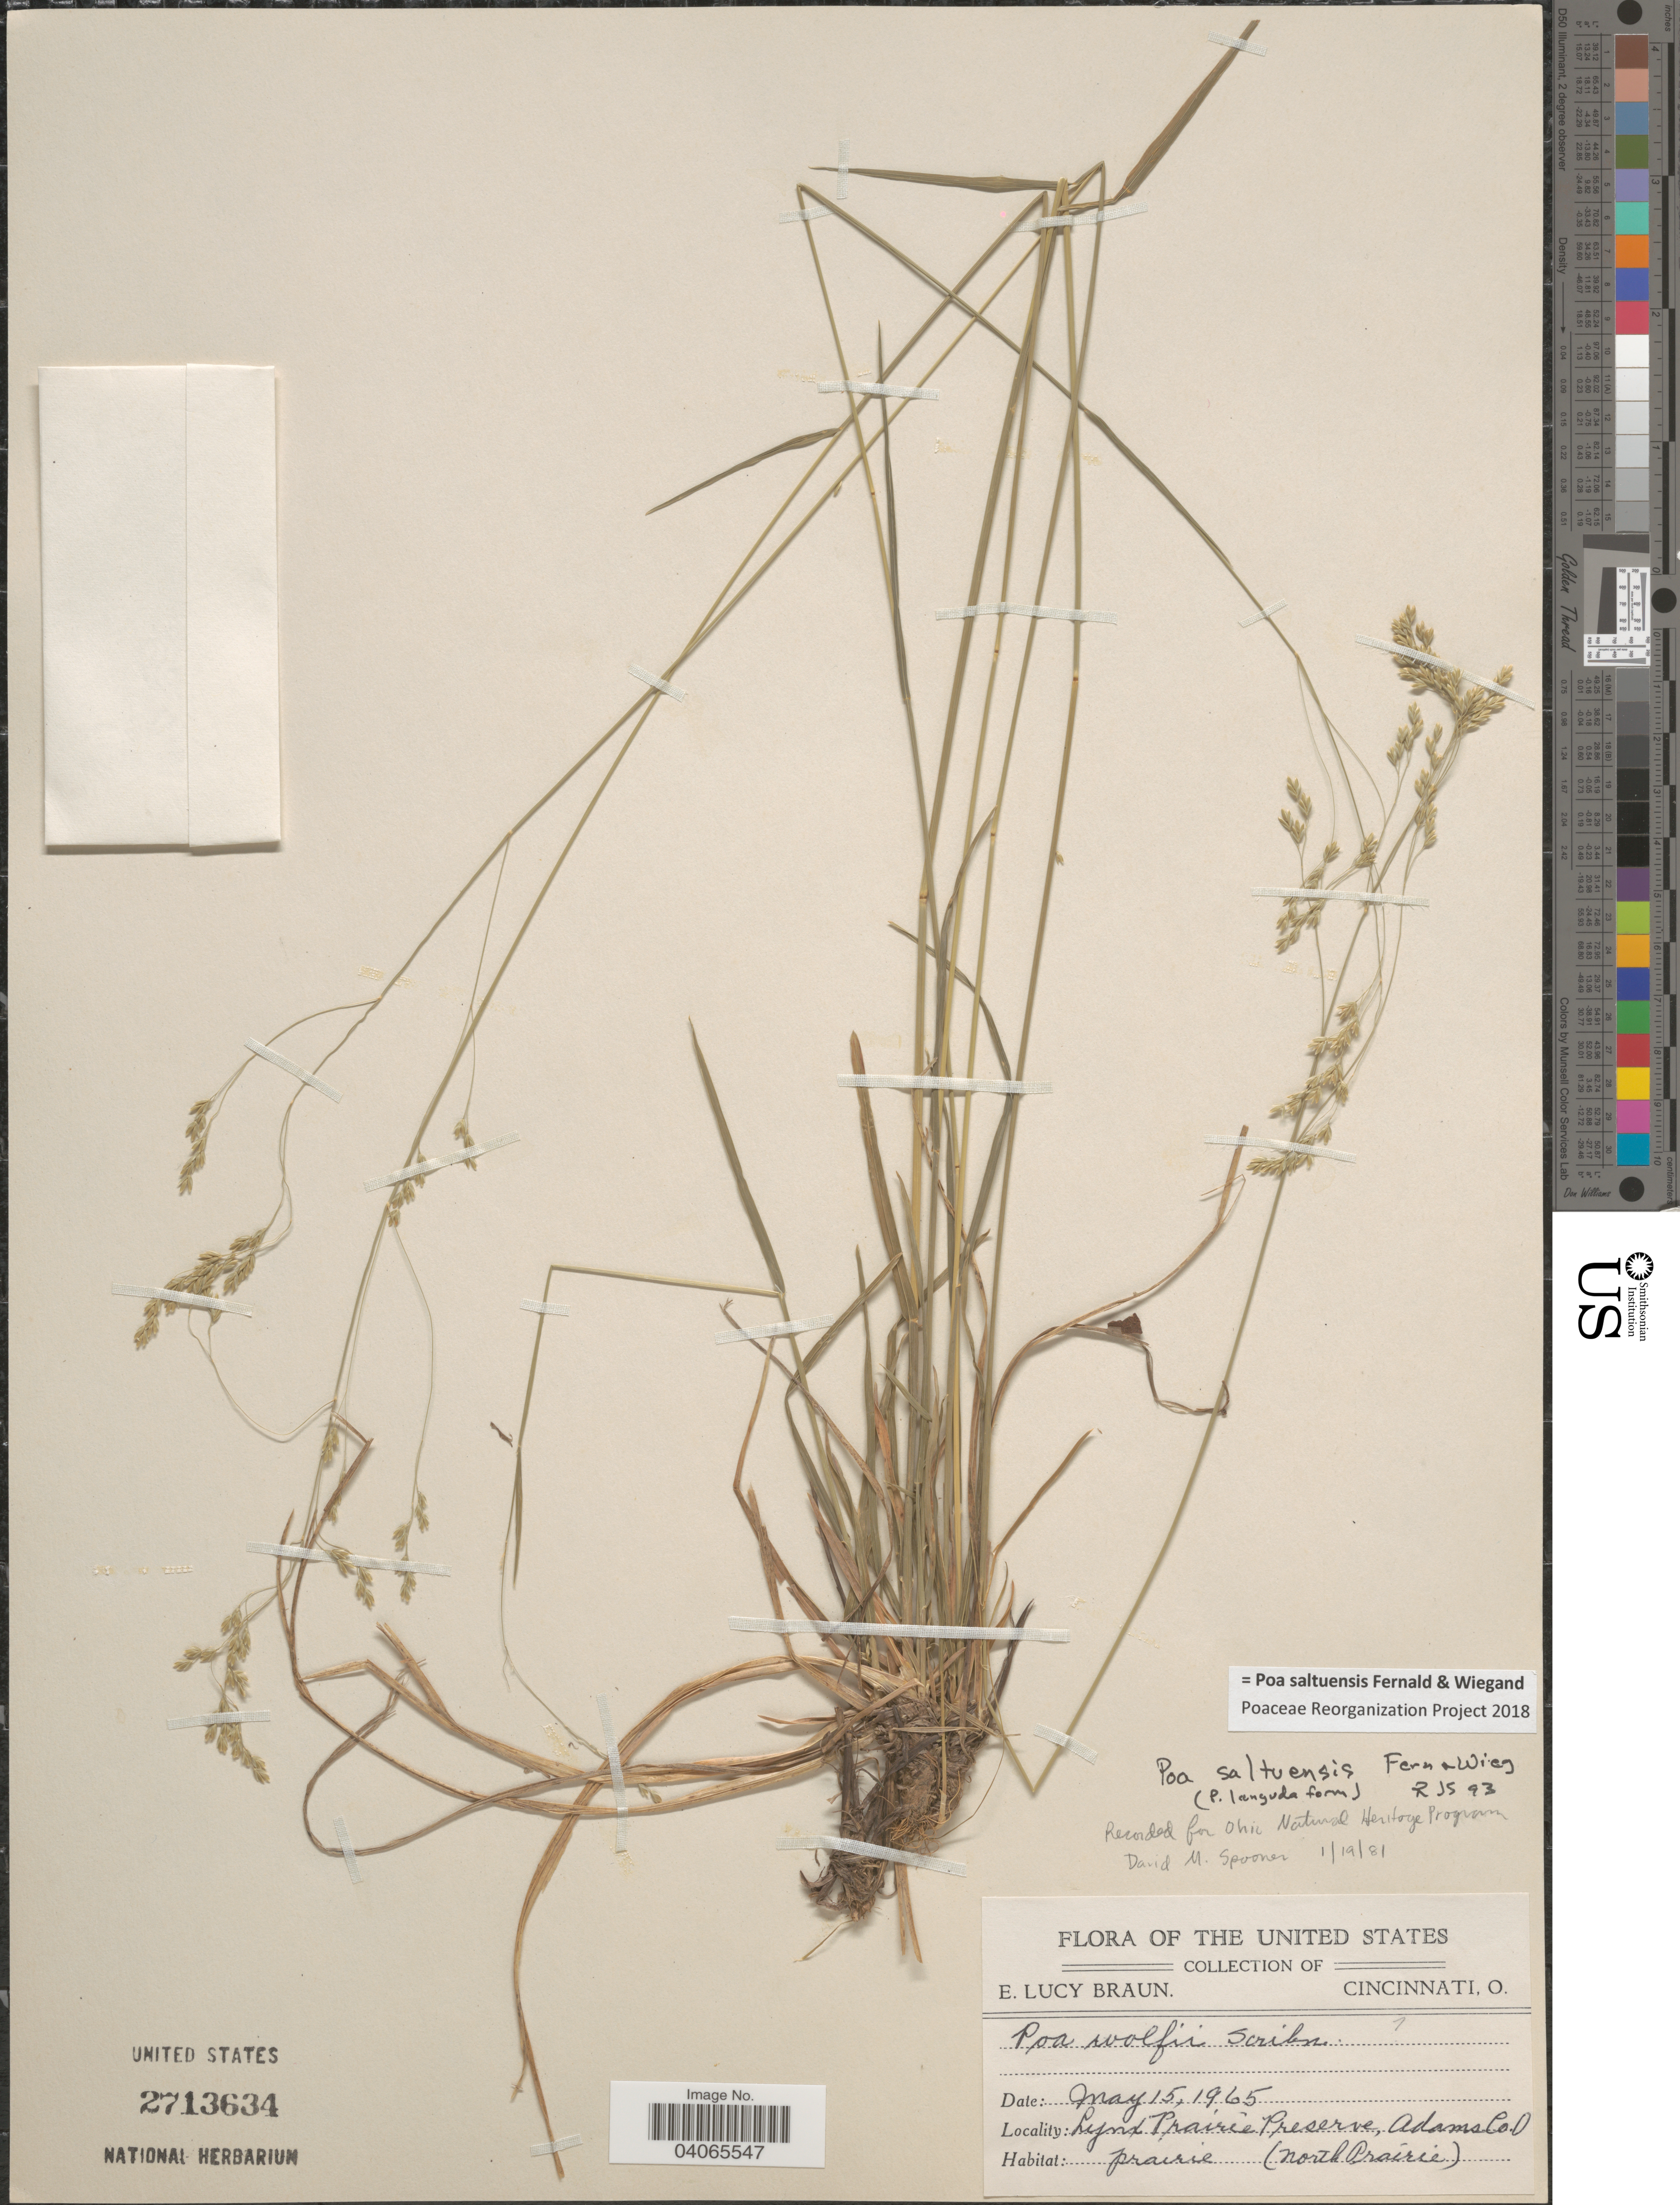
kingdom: Plantae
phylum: Tracheophyta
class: Liliopsida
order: Poales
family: Poaceae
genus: Poa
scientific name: Poa saltuensis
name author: Fernald & Wiegand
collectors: E. L. Braun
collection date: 1965-05-15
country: United States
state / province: Ohio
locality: Lynx Prairie Preserve, Adams Co. (North Prairie)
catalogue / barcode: US 2713634